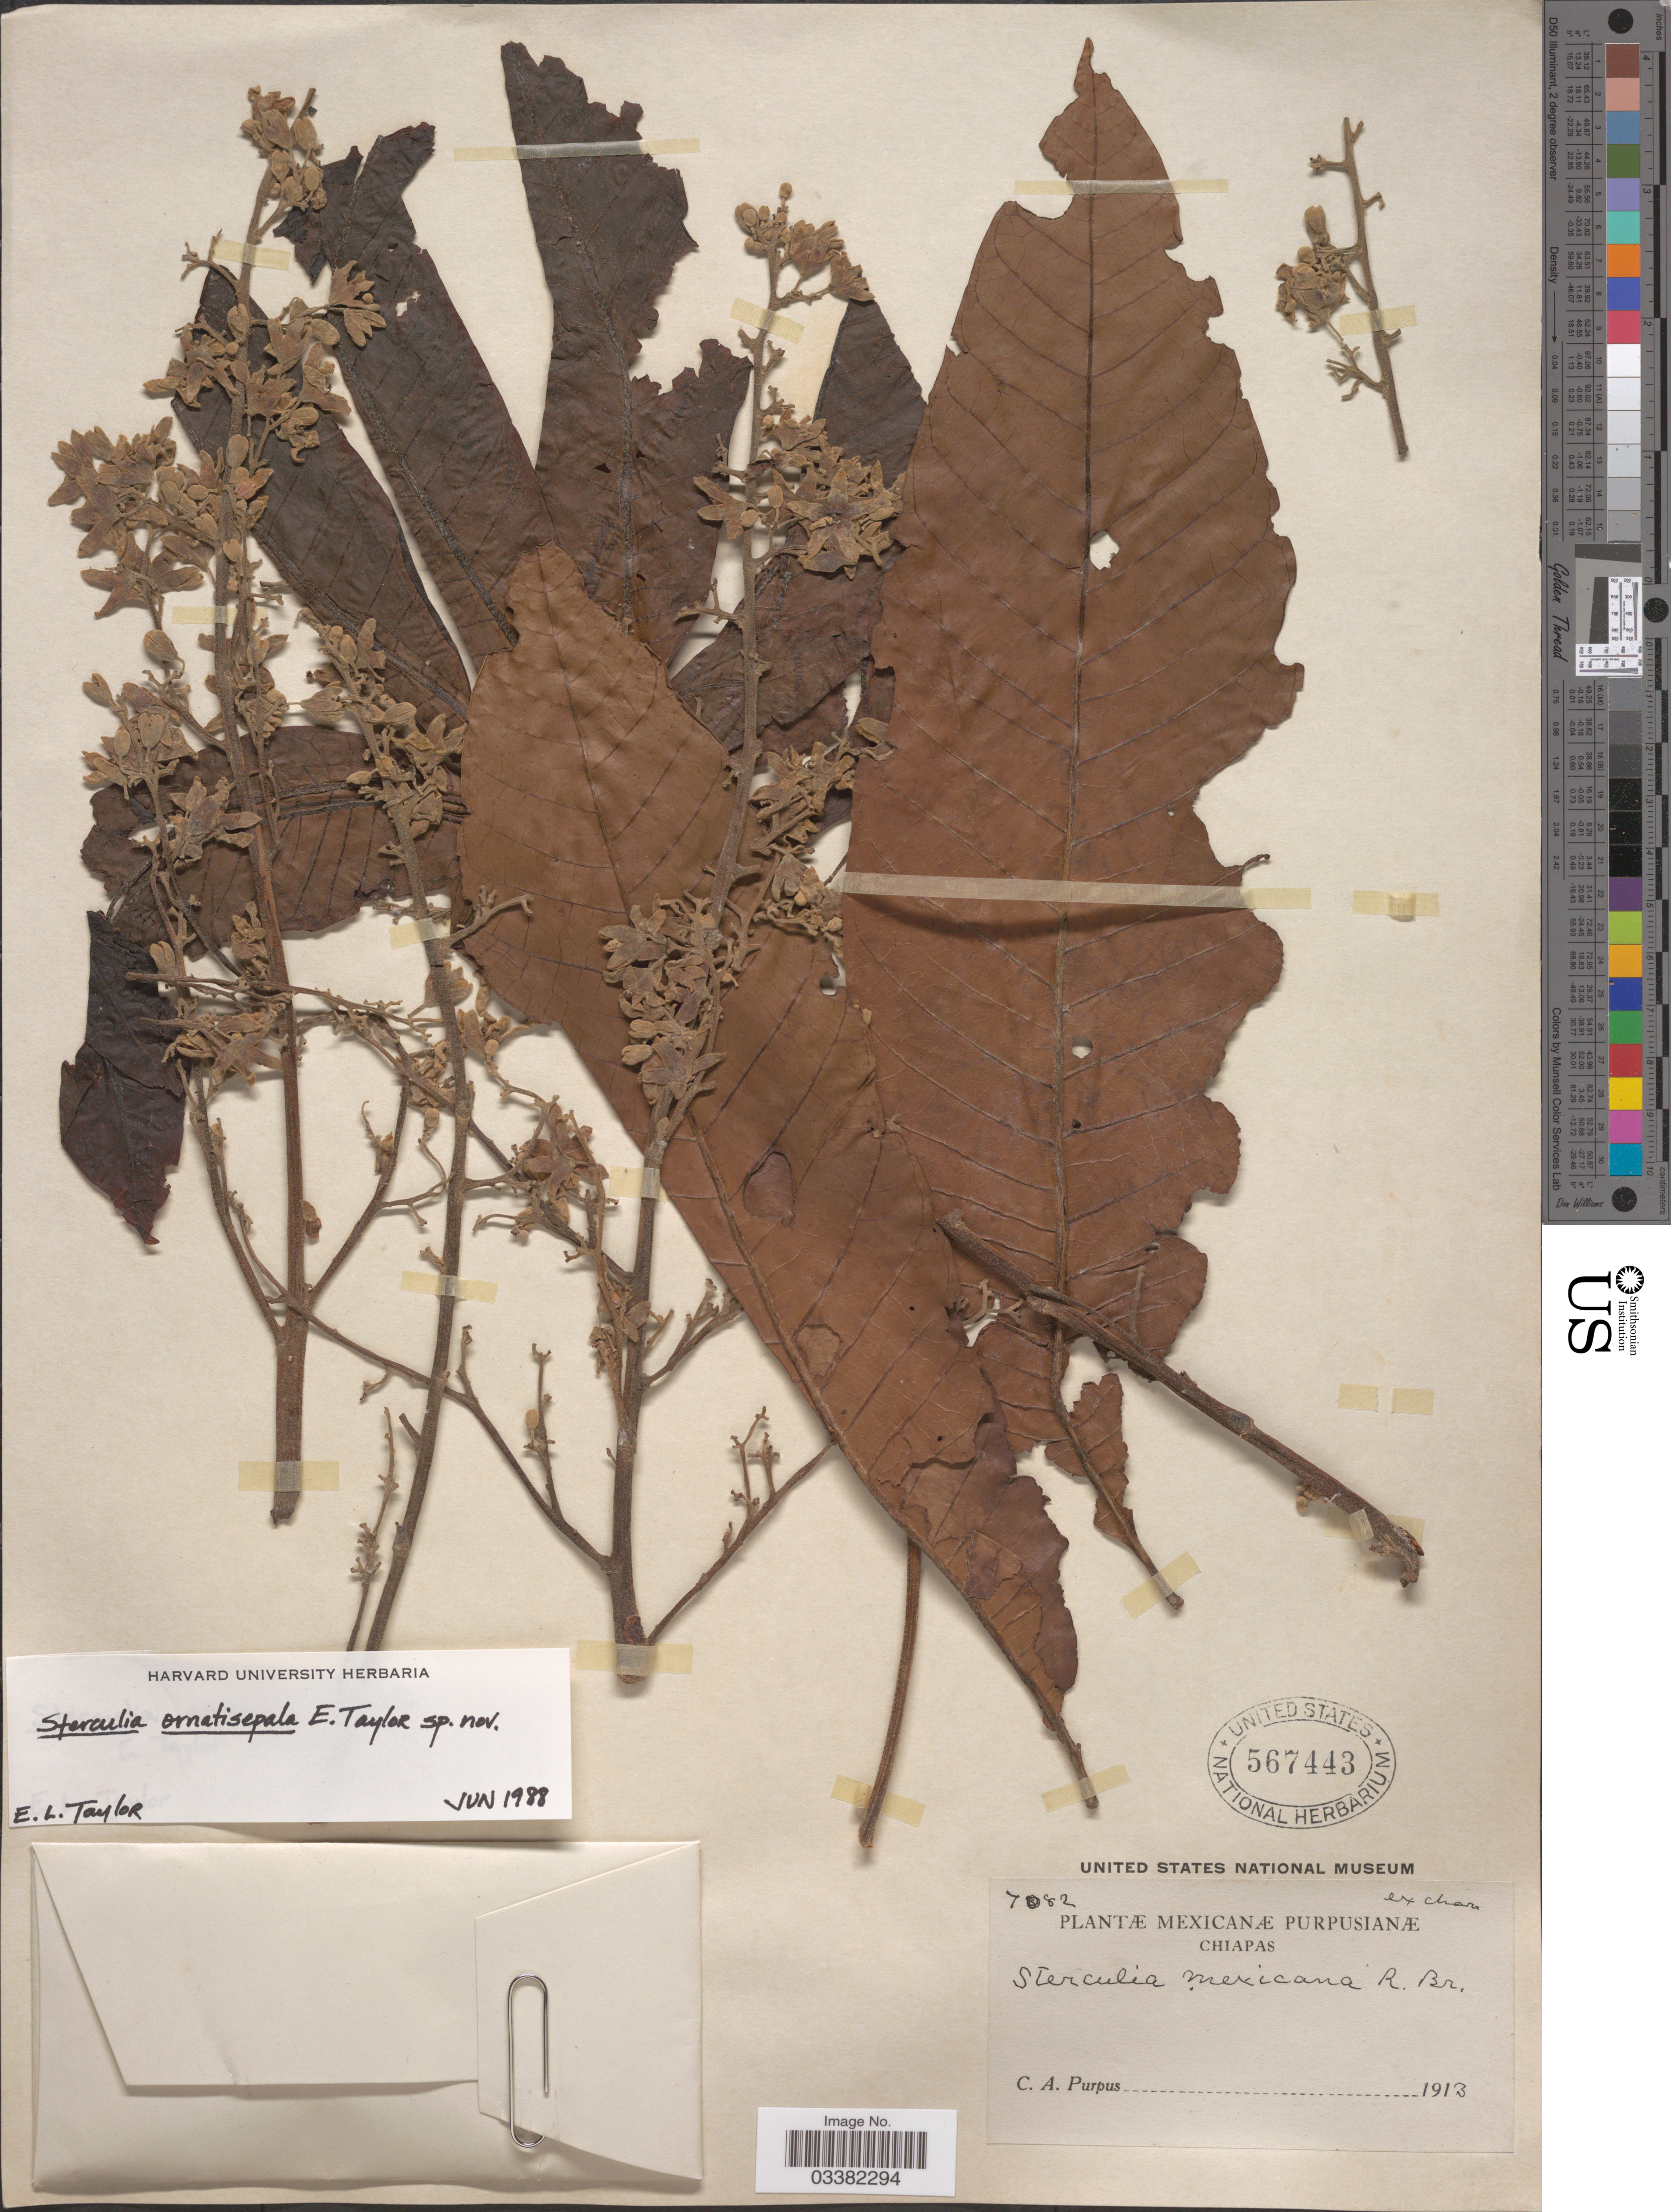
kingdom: Plantae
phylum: Tracheophyta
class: Magnoliopsida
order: Malvales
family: Malvaceae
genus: Sterculia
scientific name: Sterculia ornatisepala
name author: E.L. Taylor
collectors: C. A. Purpus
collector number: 7082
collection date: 1913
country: Mexico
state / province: Chiapas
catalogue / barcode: US 567443